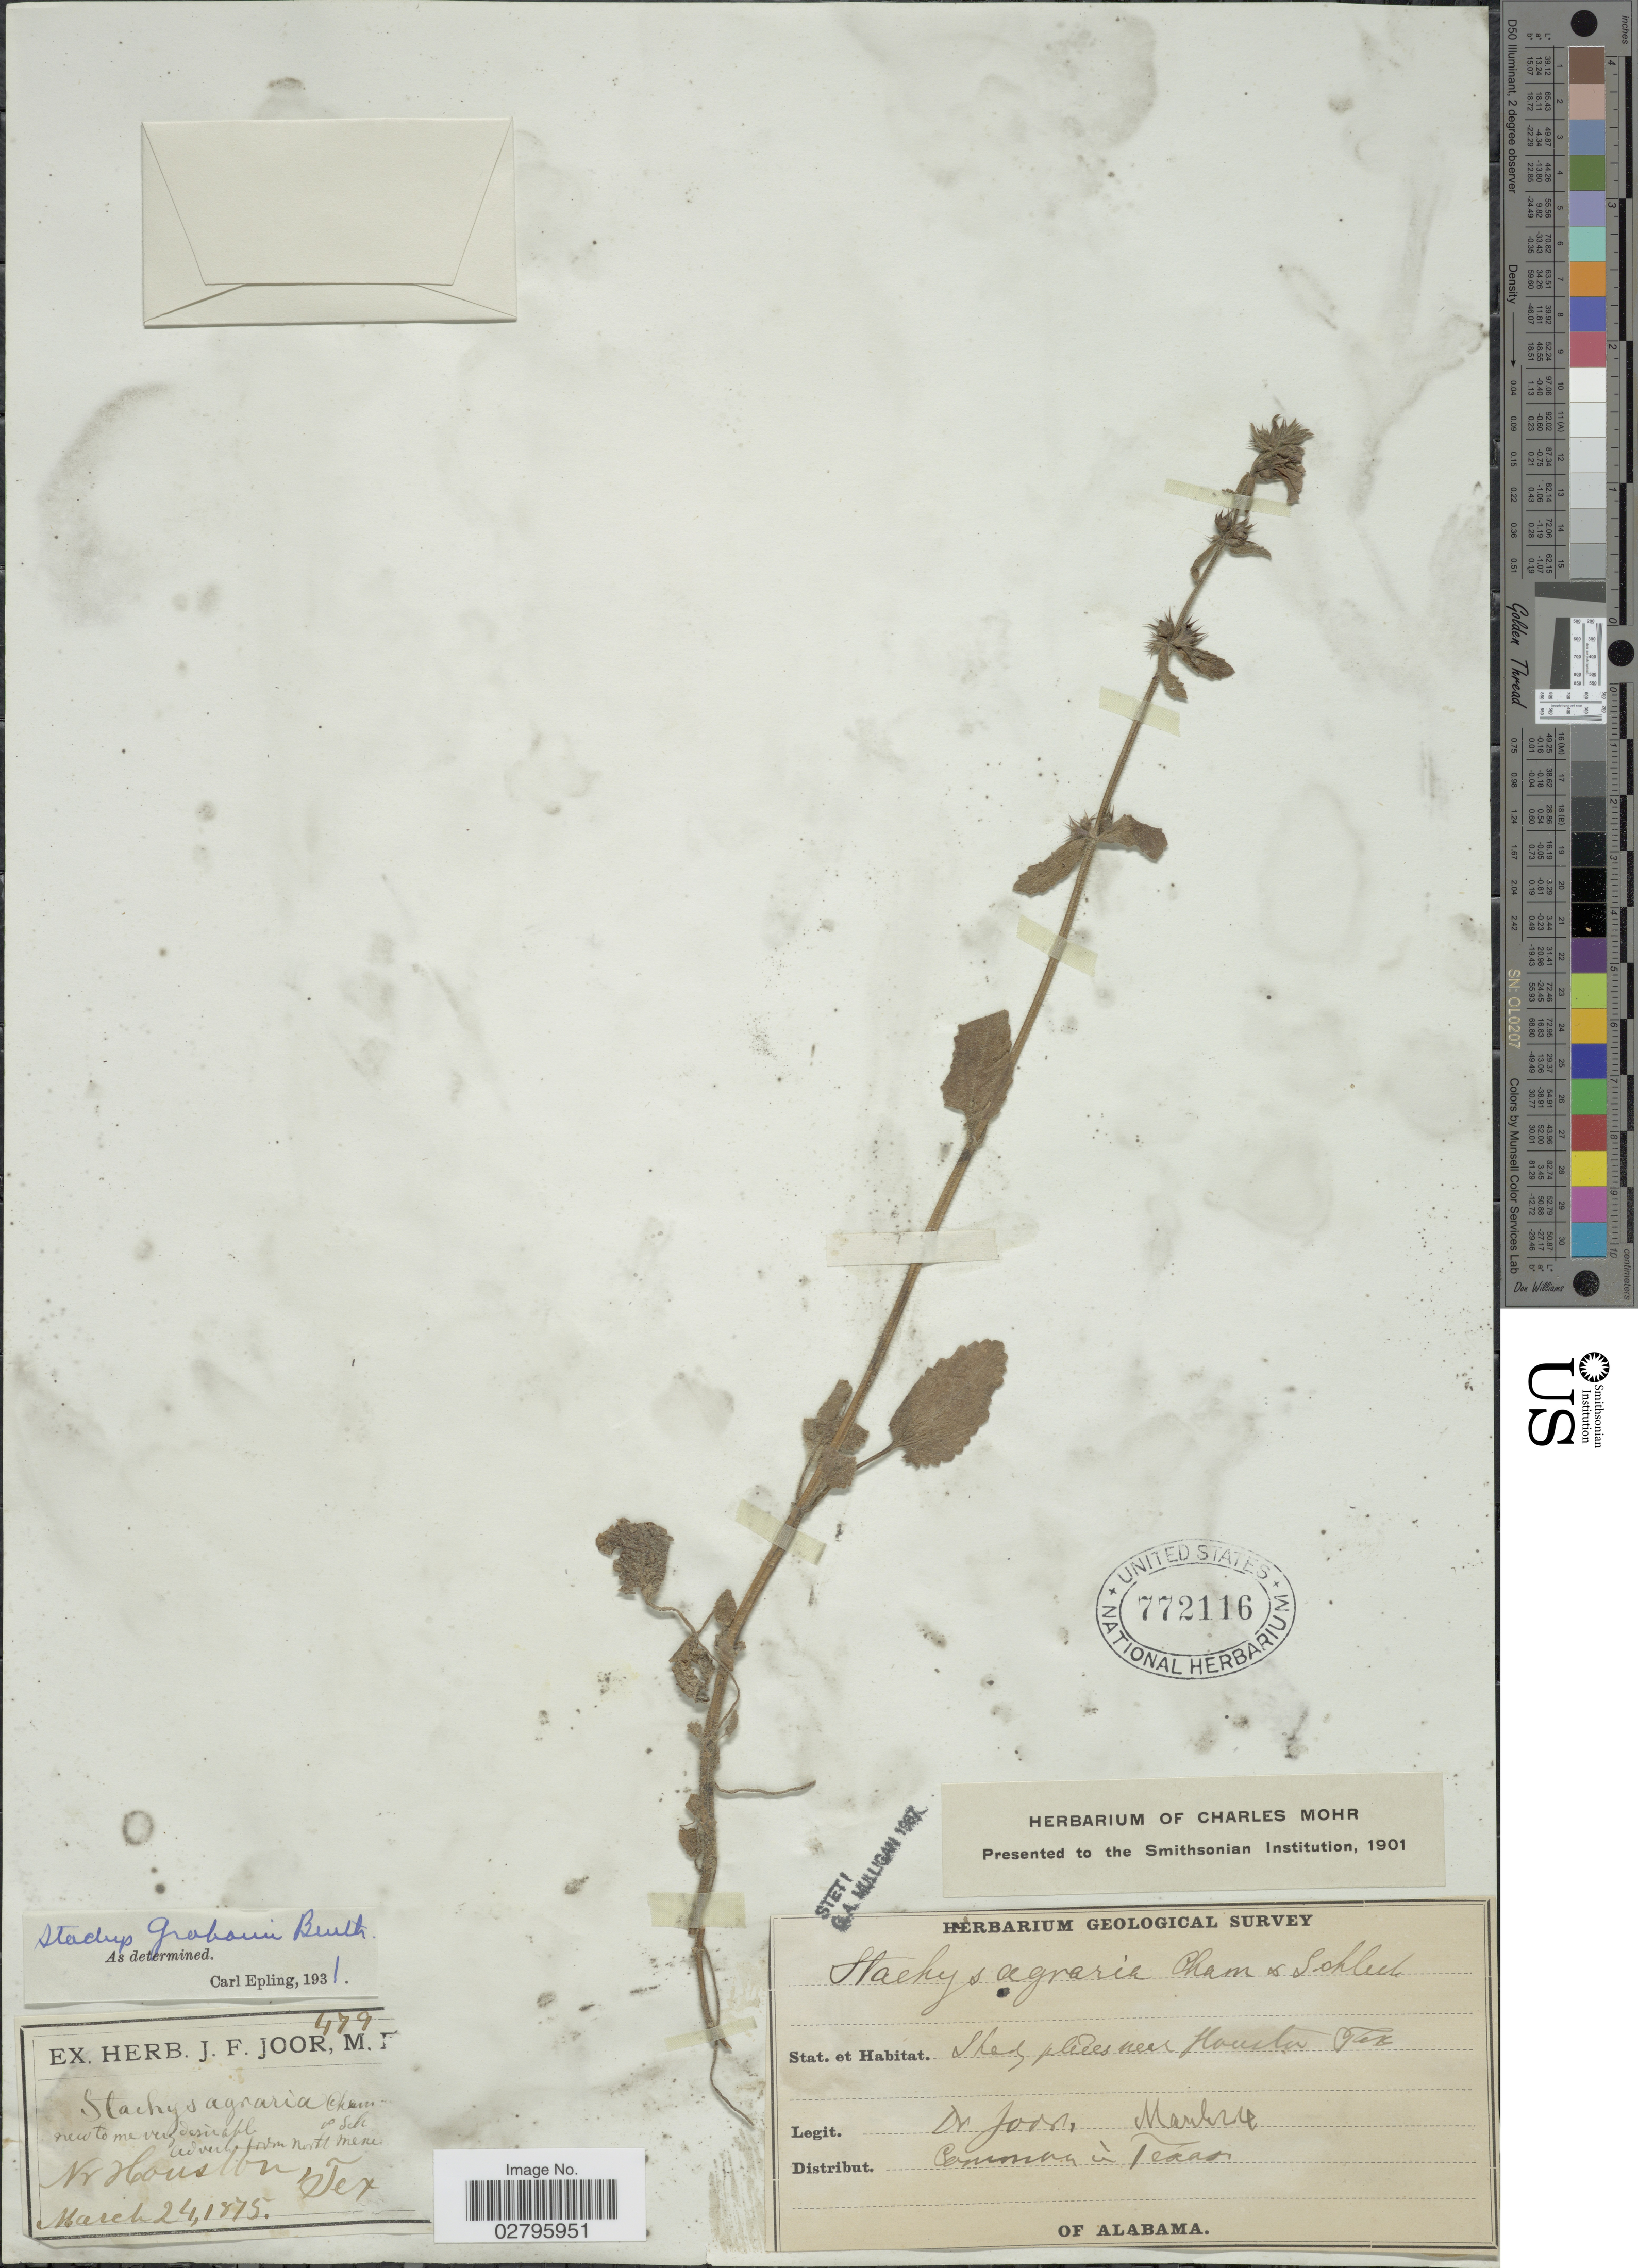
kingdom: Plantae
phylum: Tracheophyta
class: Magnoliopsida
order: Lamiales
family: Lamiaceae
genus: Stachys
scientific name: Stachys agraria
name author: Schltdl. & Cham.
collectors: J. F. Joor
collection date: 1875-03-24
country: United States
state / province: Texas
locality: Nr Houston.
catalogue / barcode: US 772116